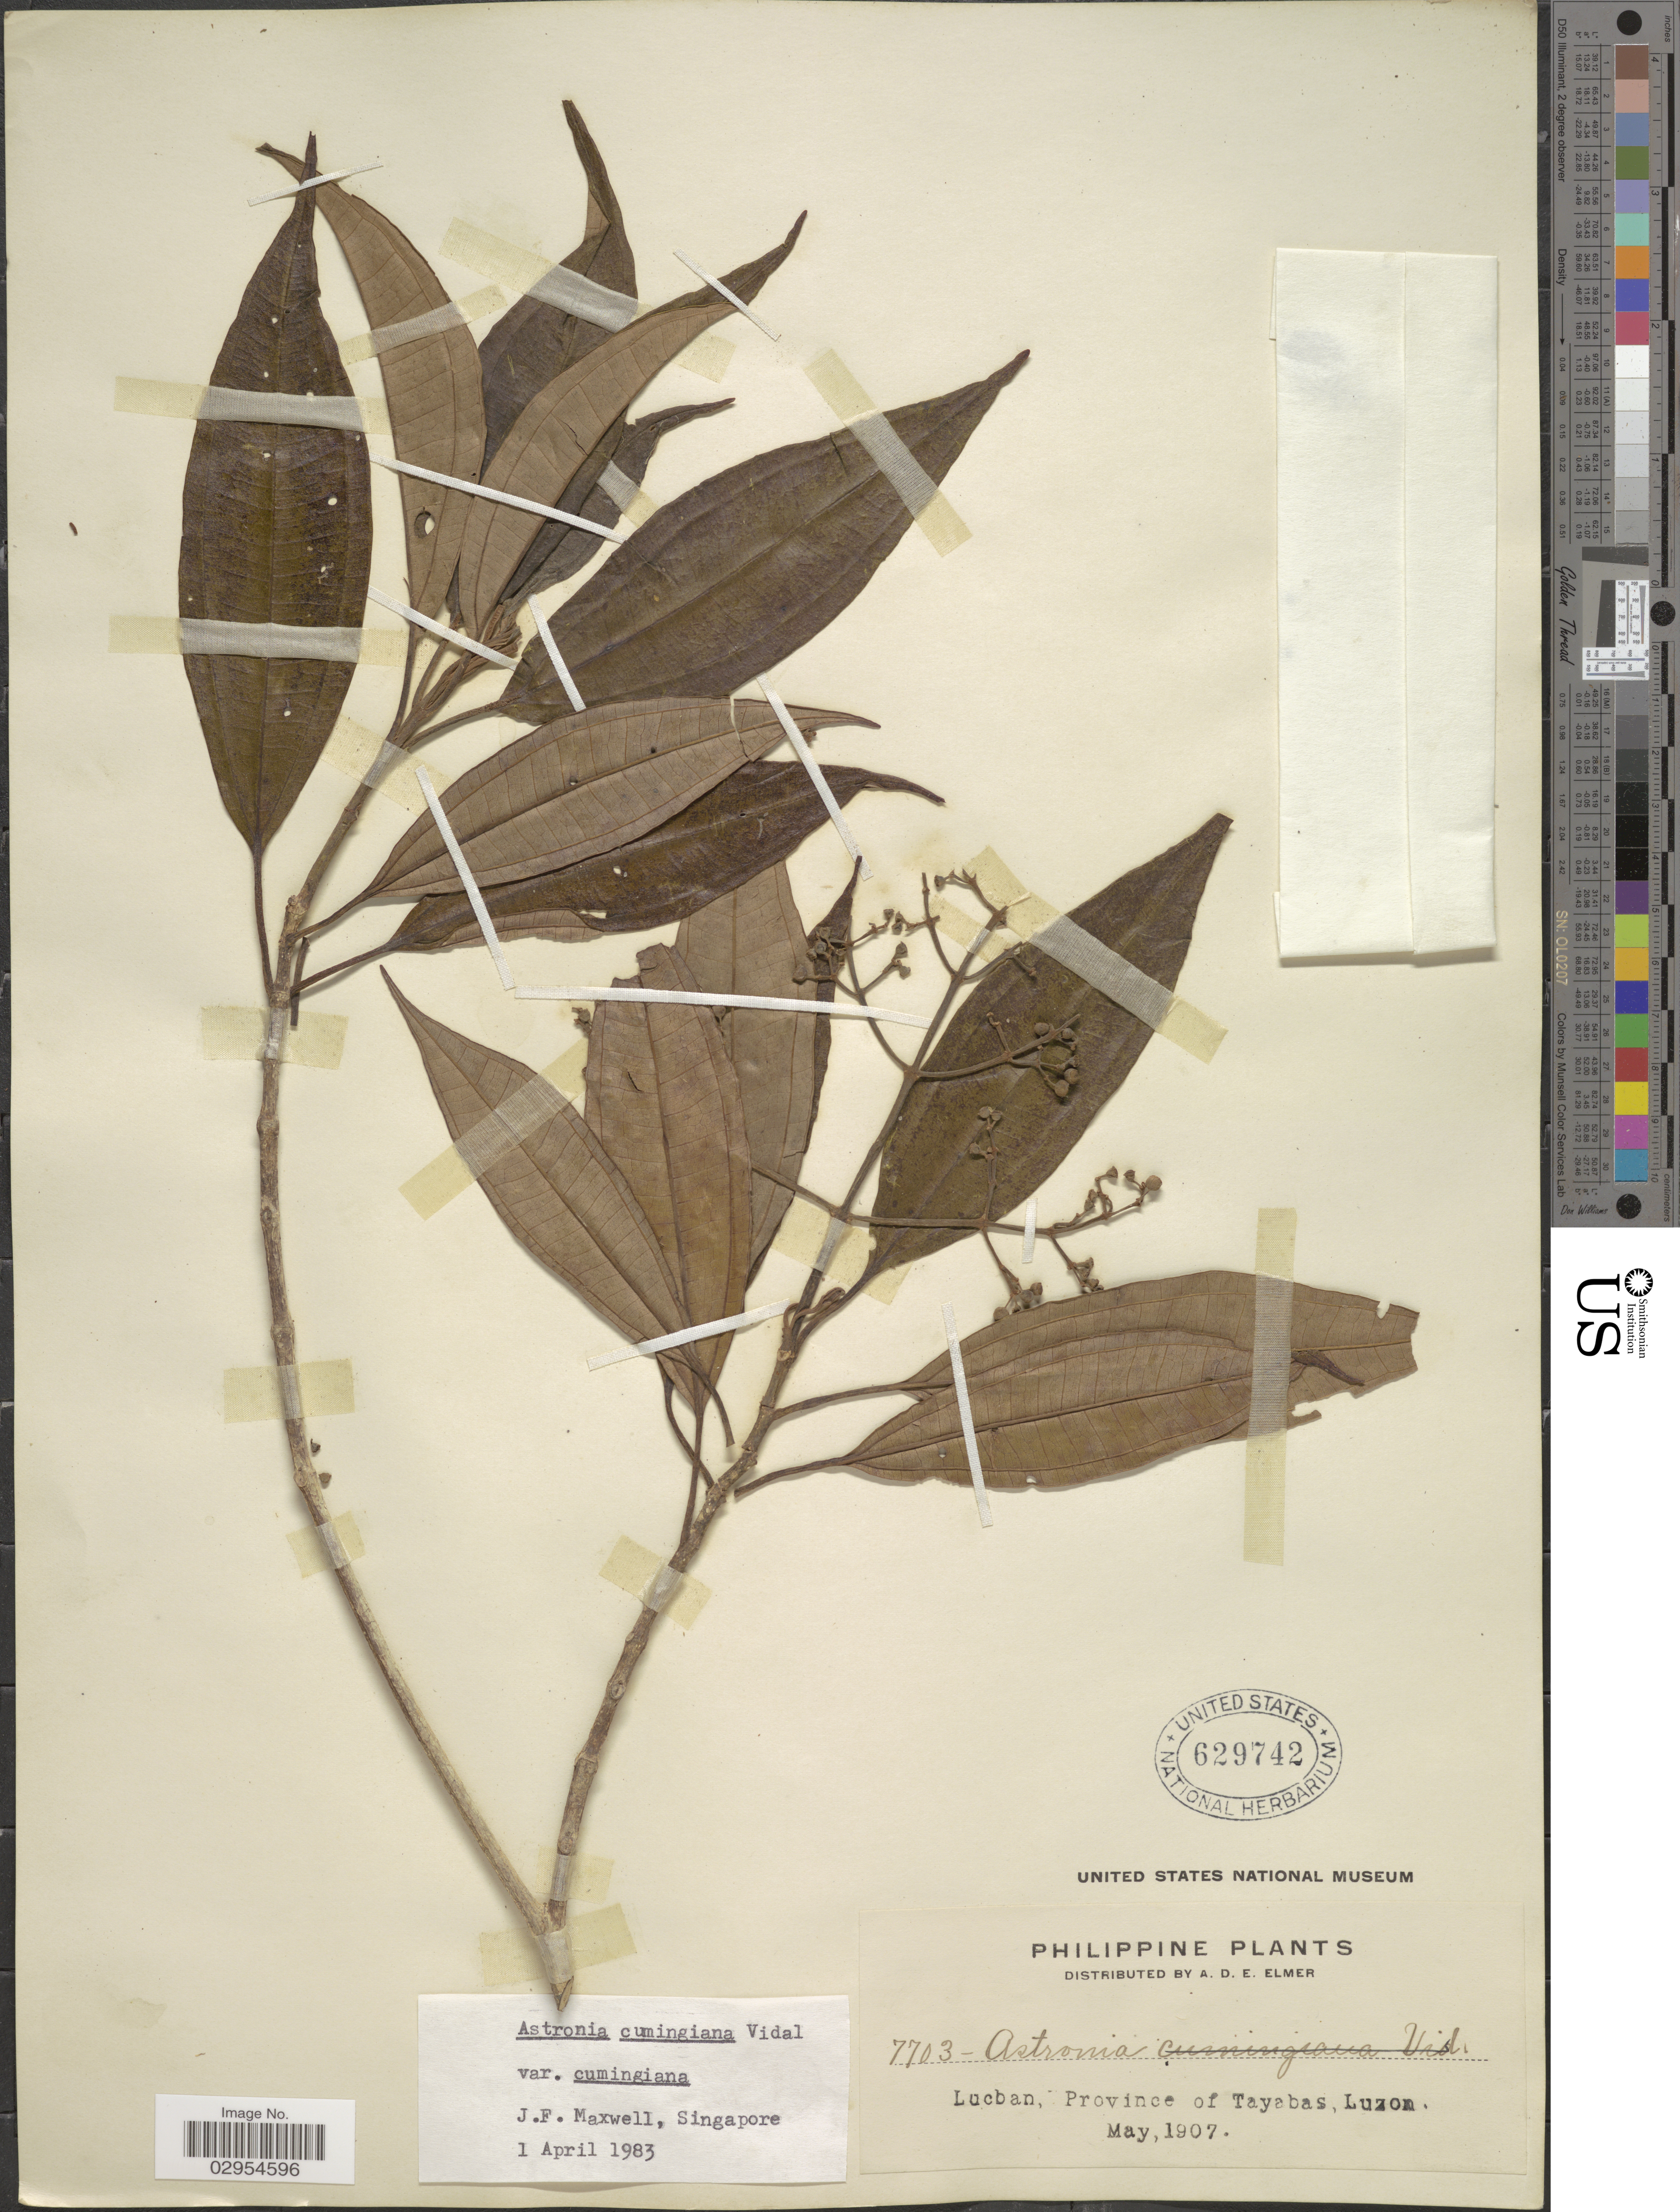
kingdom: Plantae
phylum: Tracheophyta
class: Magnoliopsida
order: Myrtales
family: Melastomataceae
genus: Astronia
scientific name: Astronia cumingiana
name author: S. Vidal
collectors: A. D. E. Elmer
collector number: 7703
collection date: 1907-05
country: Philippines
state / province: Calabarzon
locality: Lucban, Province of Tayabas, Luzon.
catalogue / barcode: US 629742